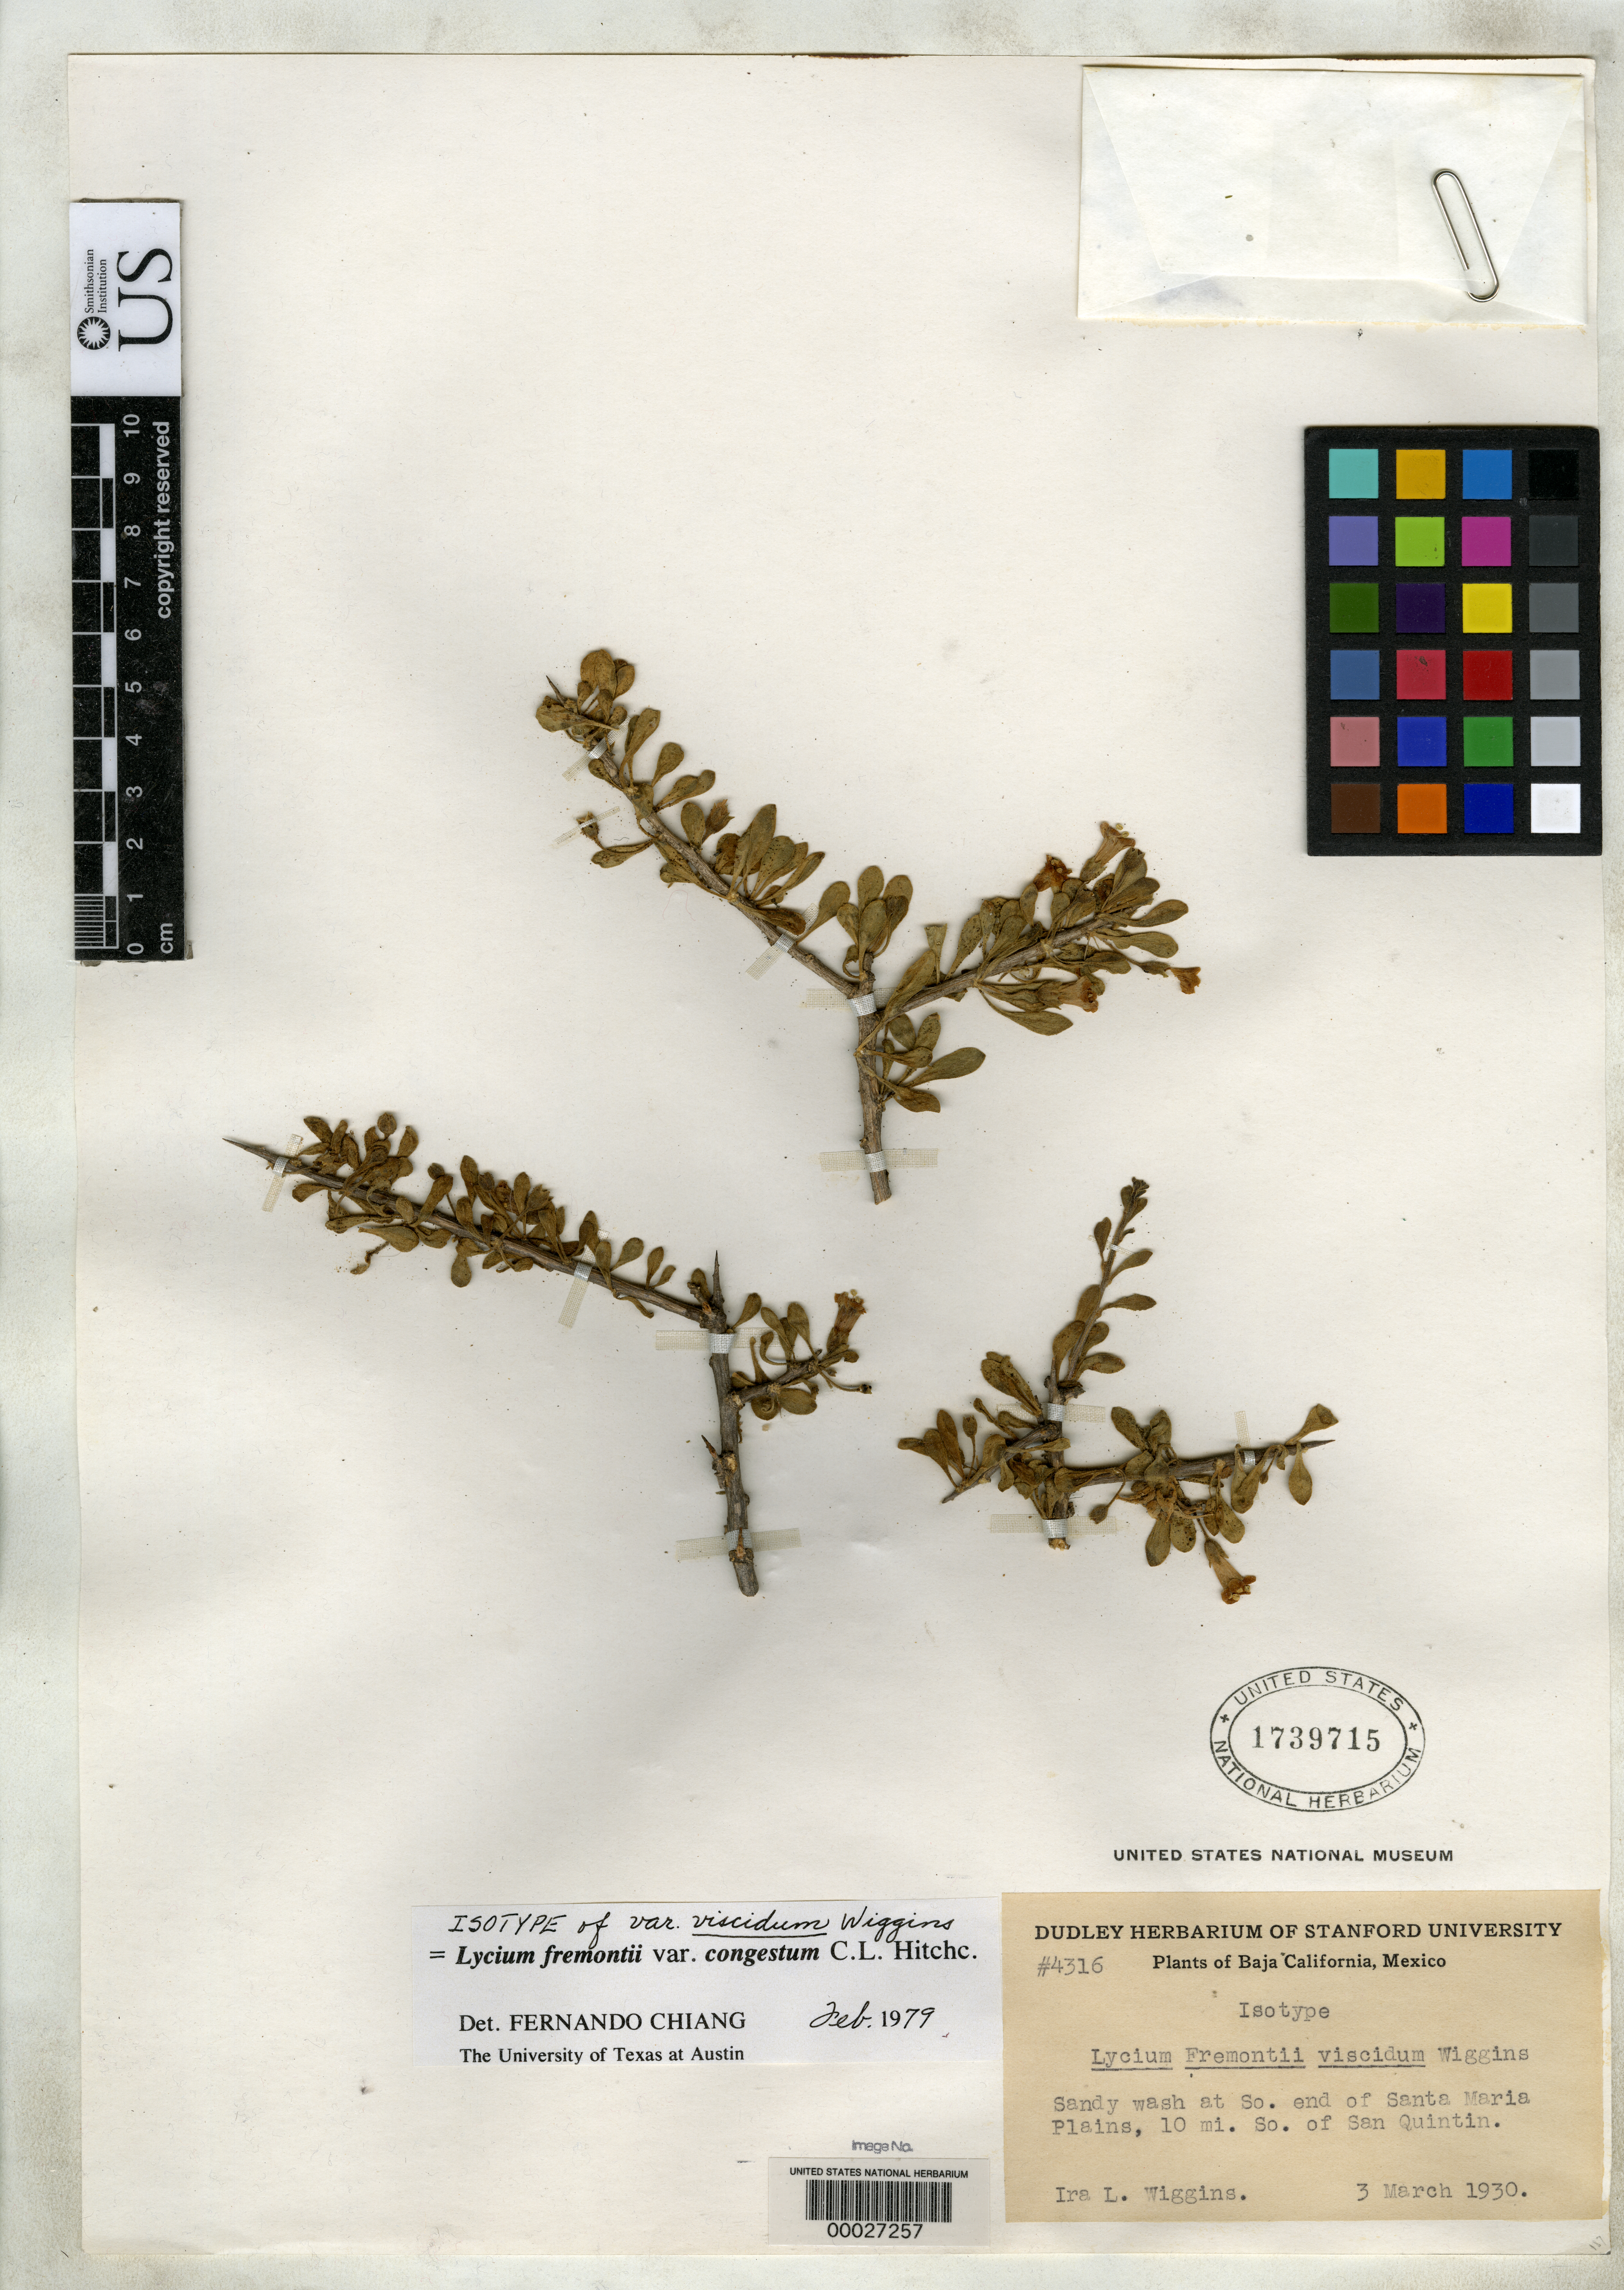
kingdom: Plantae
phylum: Tracheophyta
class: Magnoliopsida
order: Solanales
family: Solanaceae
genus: Lycium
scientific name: Lycium fremontii subsp. viscidum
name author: Wiggins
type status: Isotype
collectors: I. L. Wiggins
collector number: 4316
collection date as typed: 03 Mar 1930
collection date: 1930-03-03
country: Mexico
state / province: Baja California Norte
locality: S end of Santa Maria plains, 11 mi S of San Quintin.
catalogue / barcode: US 1739715